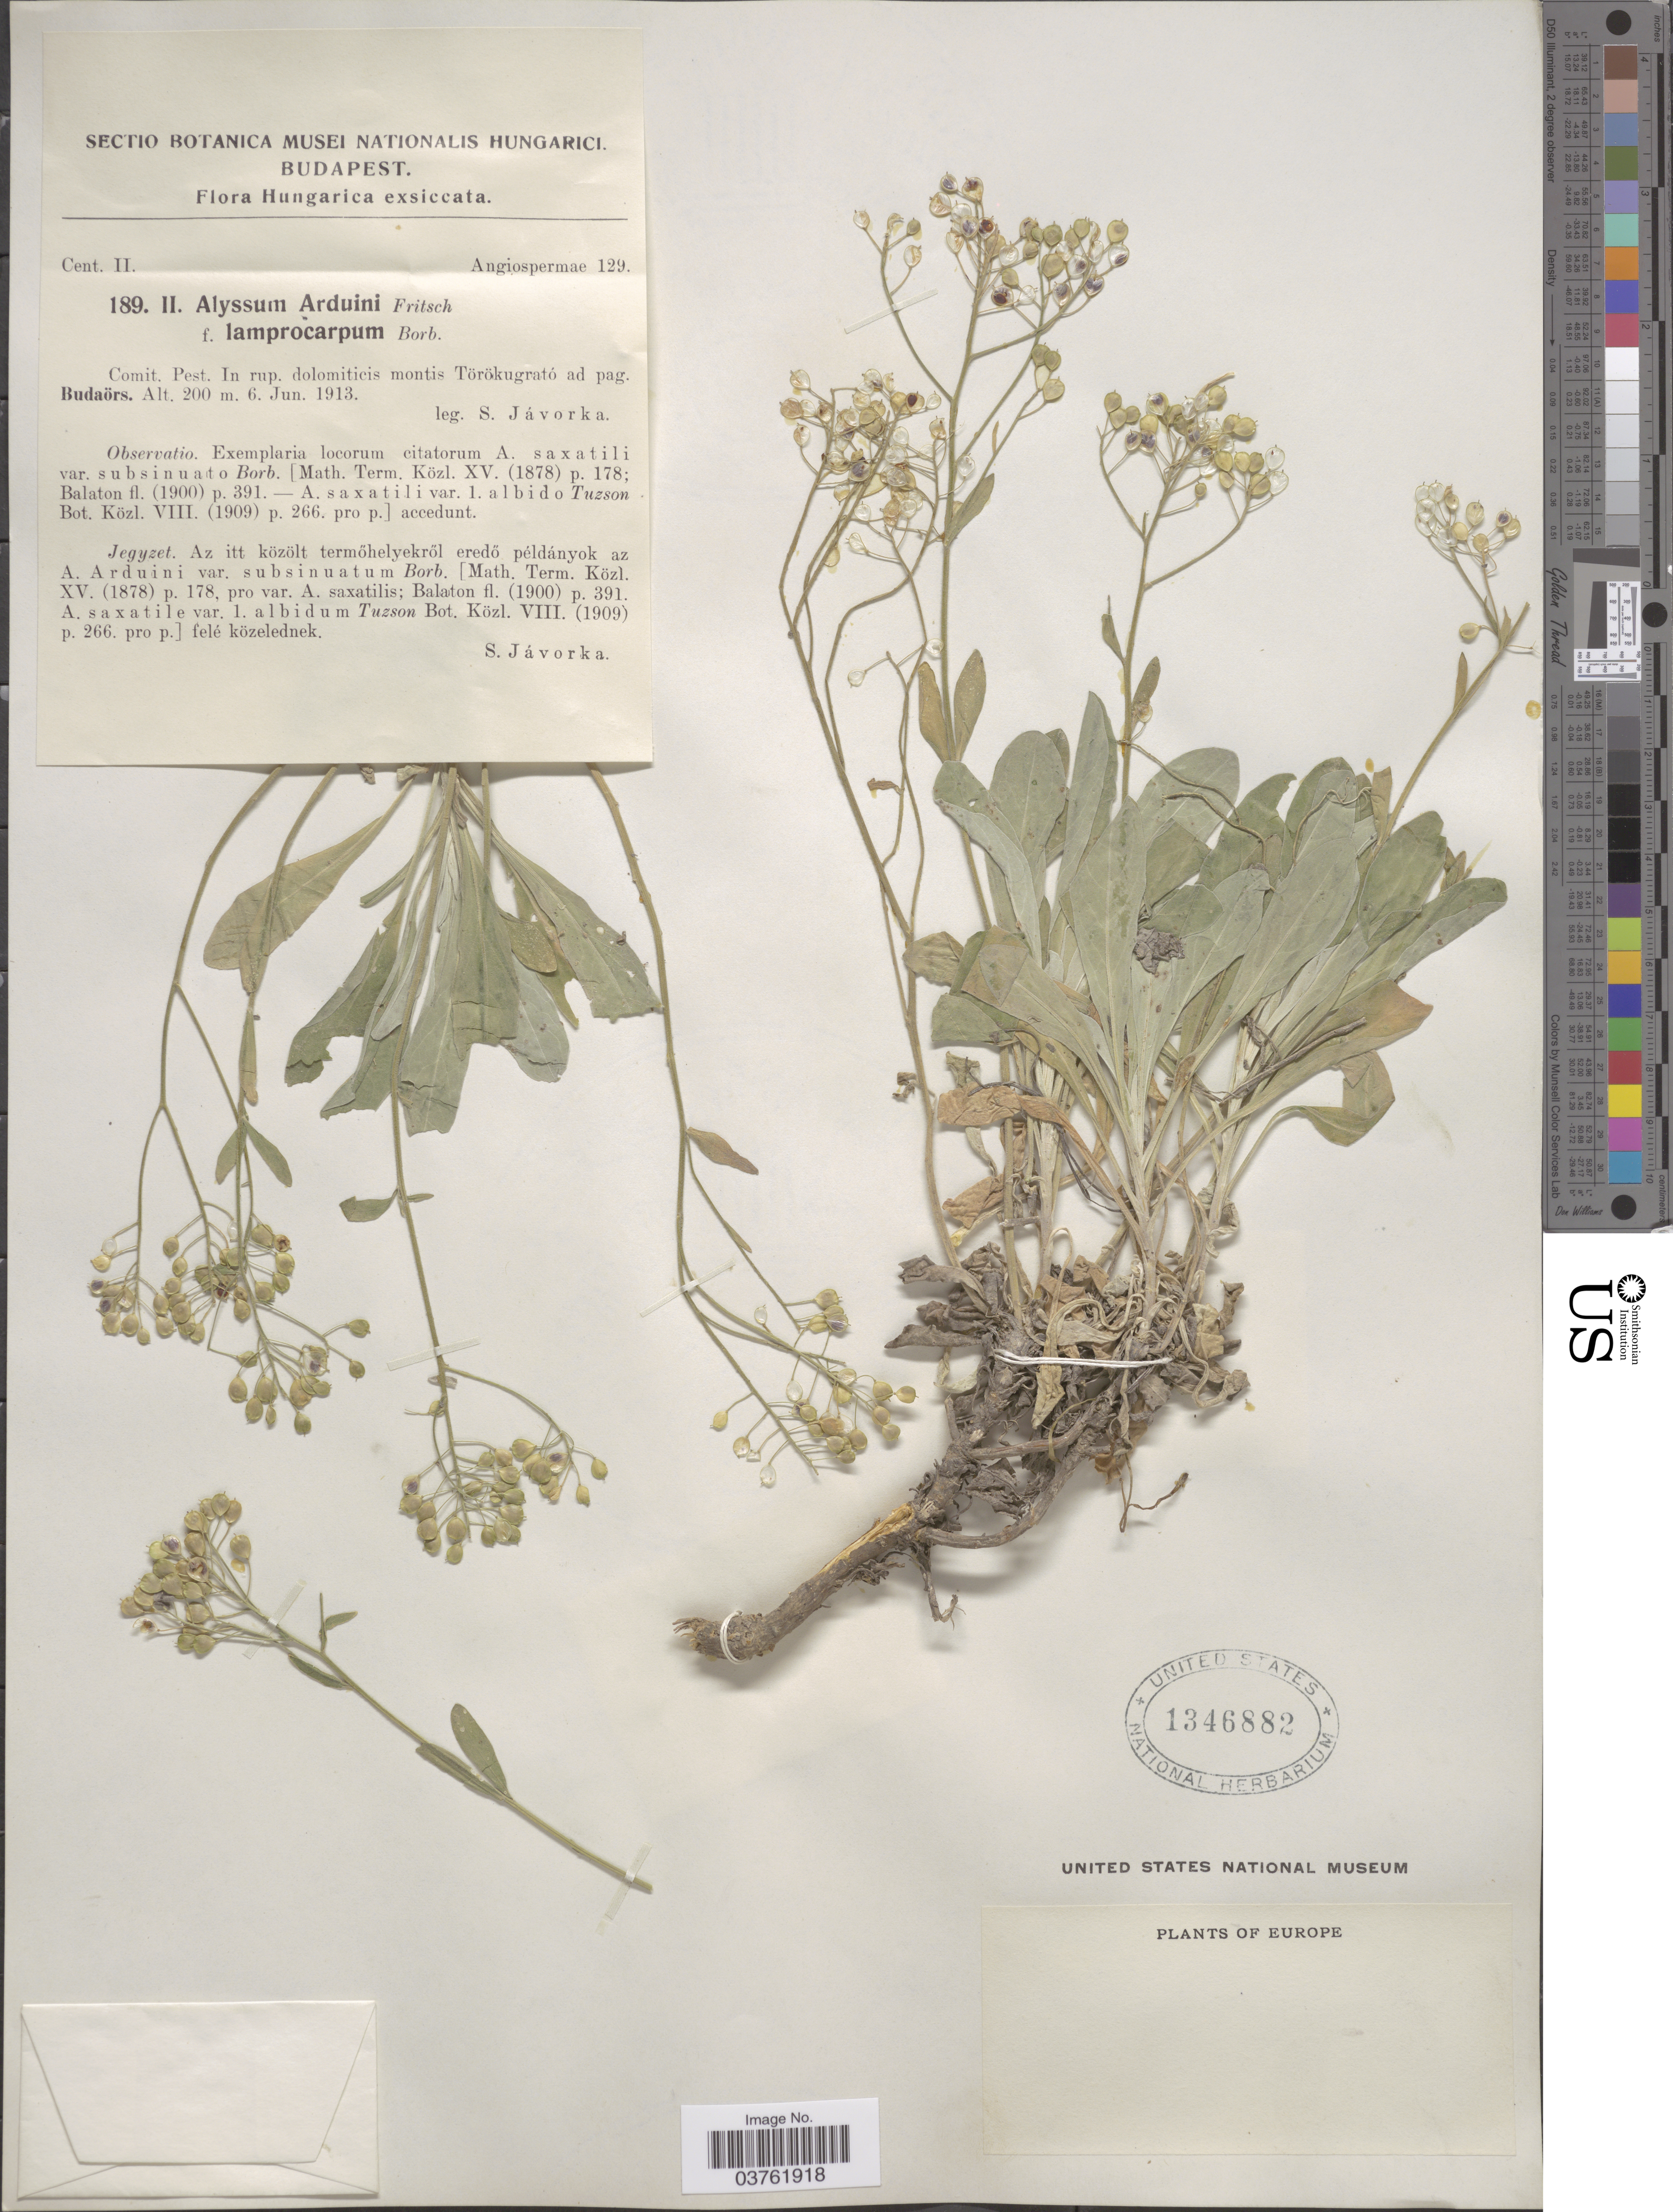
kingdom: Plantae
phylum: Tracheophyta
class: Magnoliopsida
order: Brassicales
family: Brassicaceae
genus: Alyssum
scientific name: Alyssum arduinii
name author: Fritsch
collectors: S. Javorka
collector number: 189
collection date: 1913-06-06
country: Hungary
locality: Hungarica. Comit. Pest. In rup. dolomiticis montis Törökugrató ad pag. Budaörs.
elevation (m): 200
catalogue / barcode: US 1346882